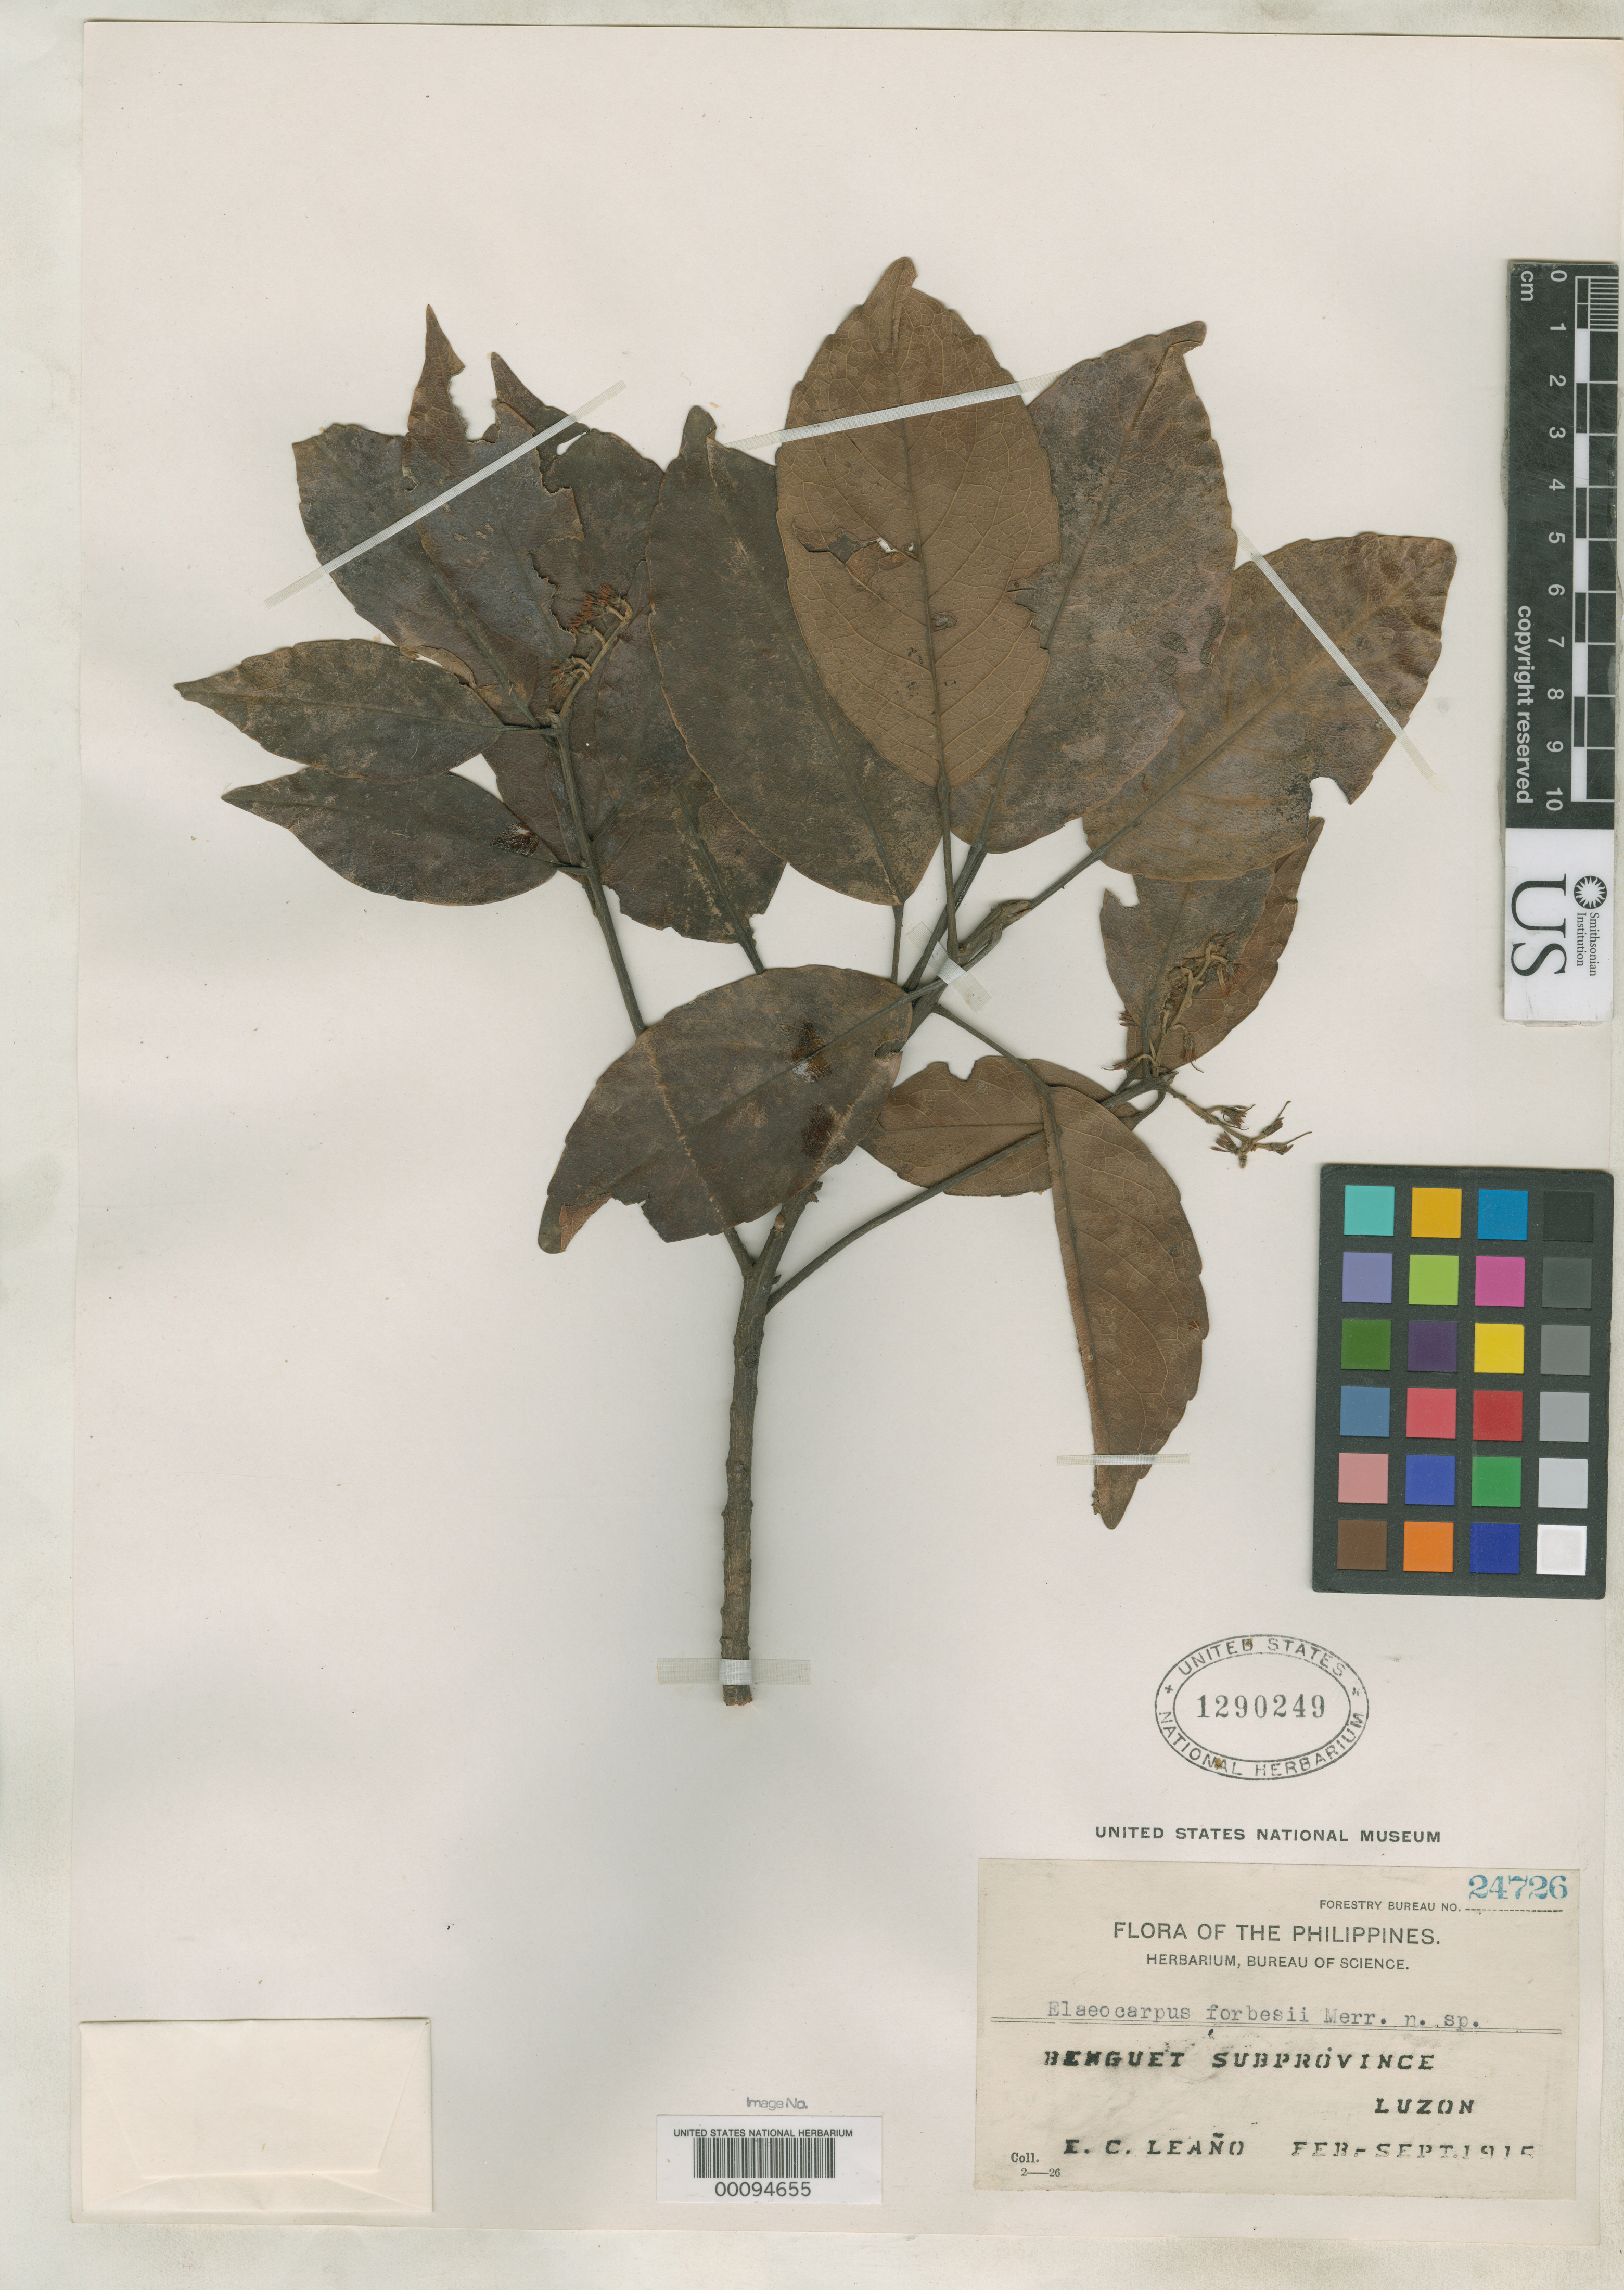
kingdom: Plantae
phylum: Tracheophyta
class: Magnoliopsida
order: Oxalidales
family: Elaeocarpaceae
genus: Elaeocarpus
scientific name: Elaeocarpus forbesii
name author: Merr.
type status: Isotype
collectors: E. Leano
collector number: Bur. Sci. 24726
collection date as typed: Feb 1915 to -- Sep 1915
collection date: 1915-02/1915-09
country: Philippines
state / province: Cordillera (Administrative Region)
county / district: Benguet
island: Luzon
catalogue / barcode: US 1290249